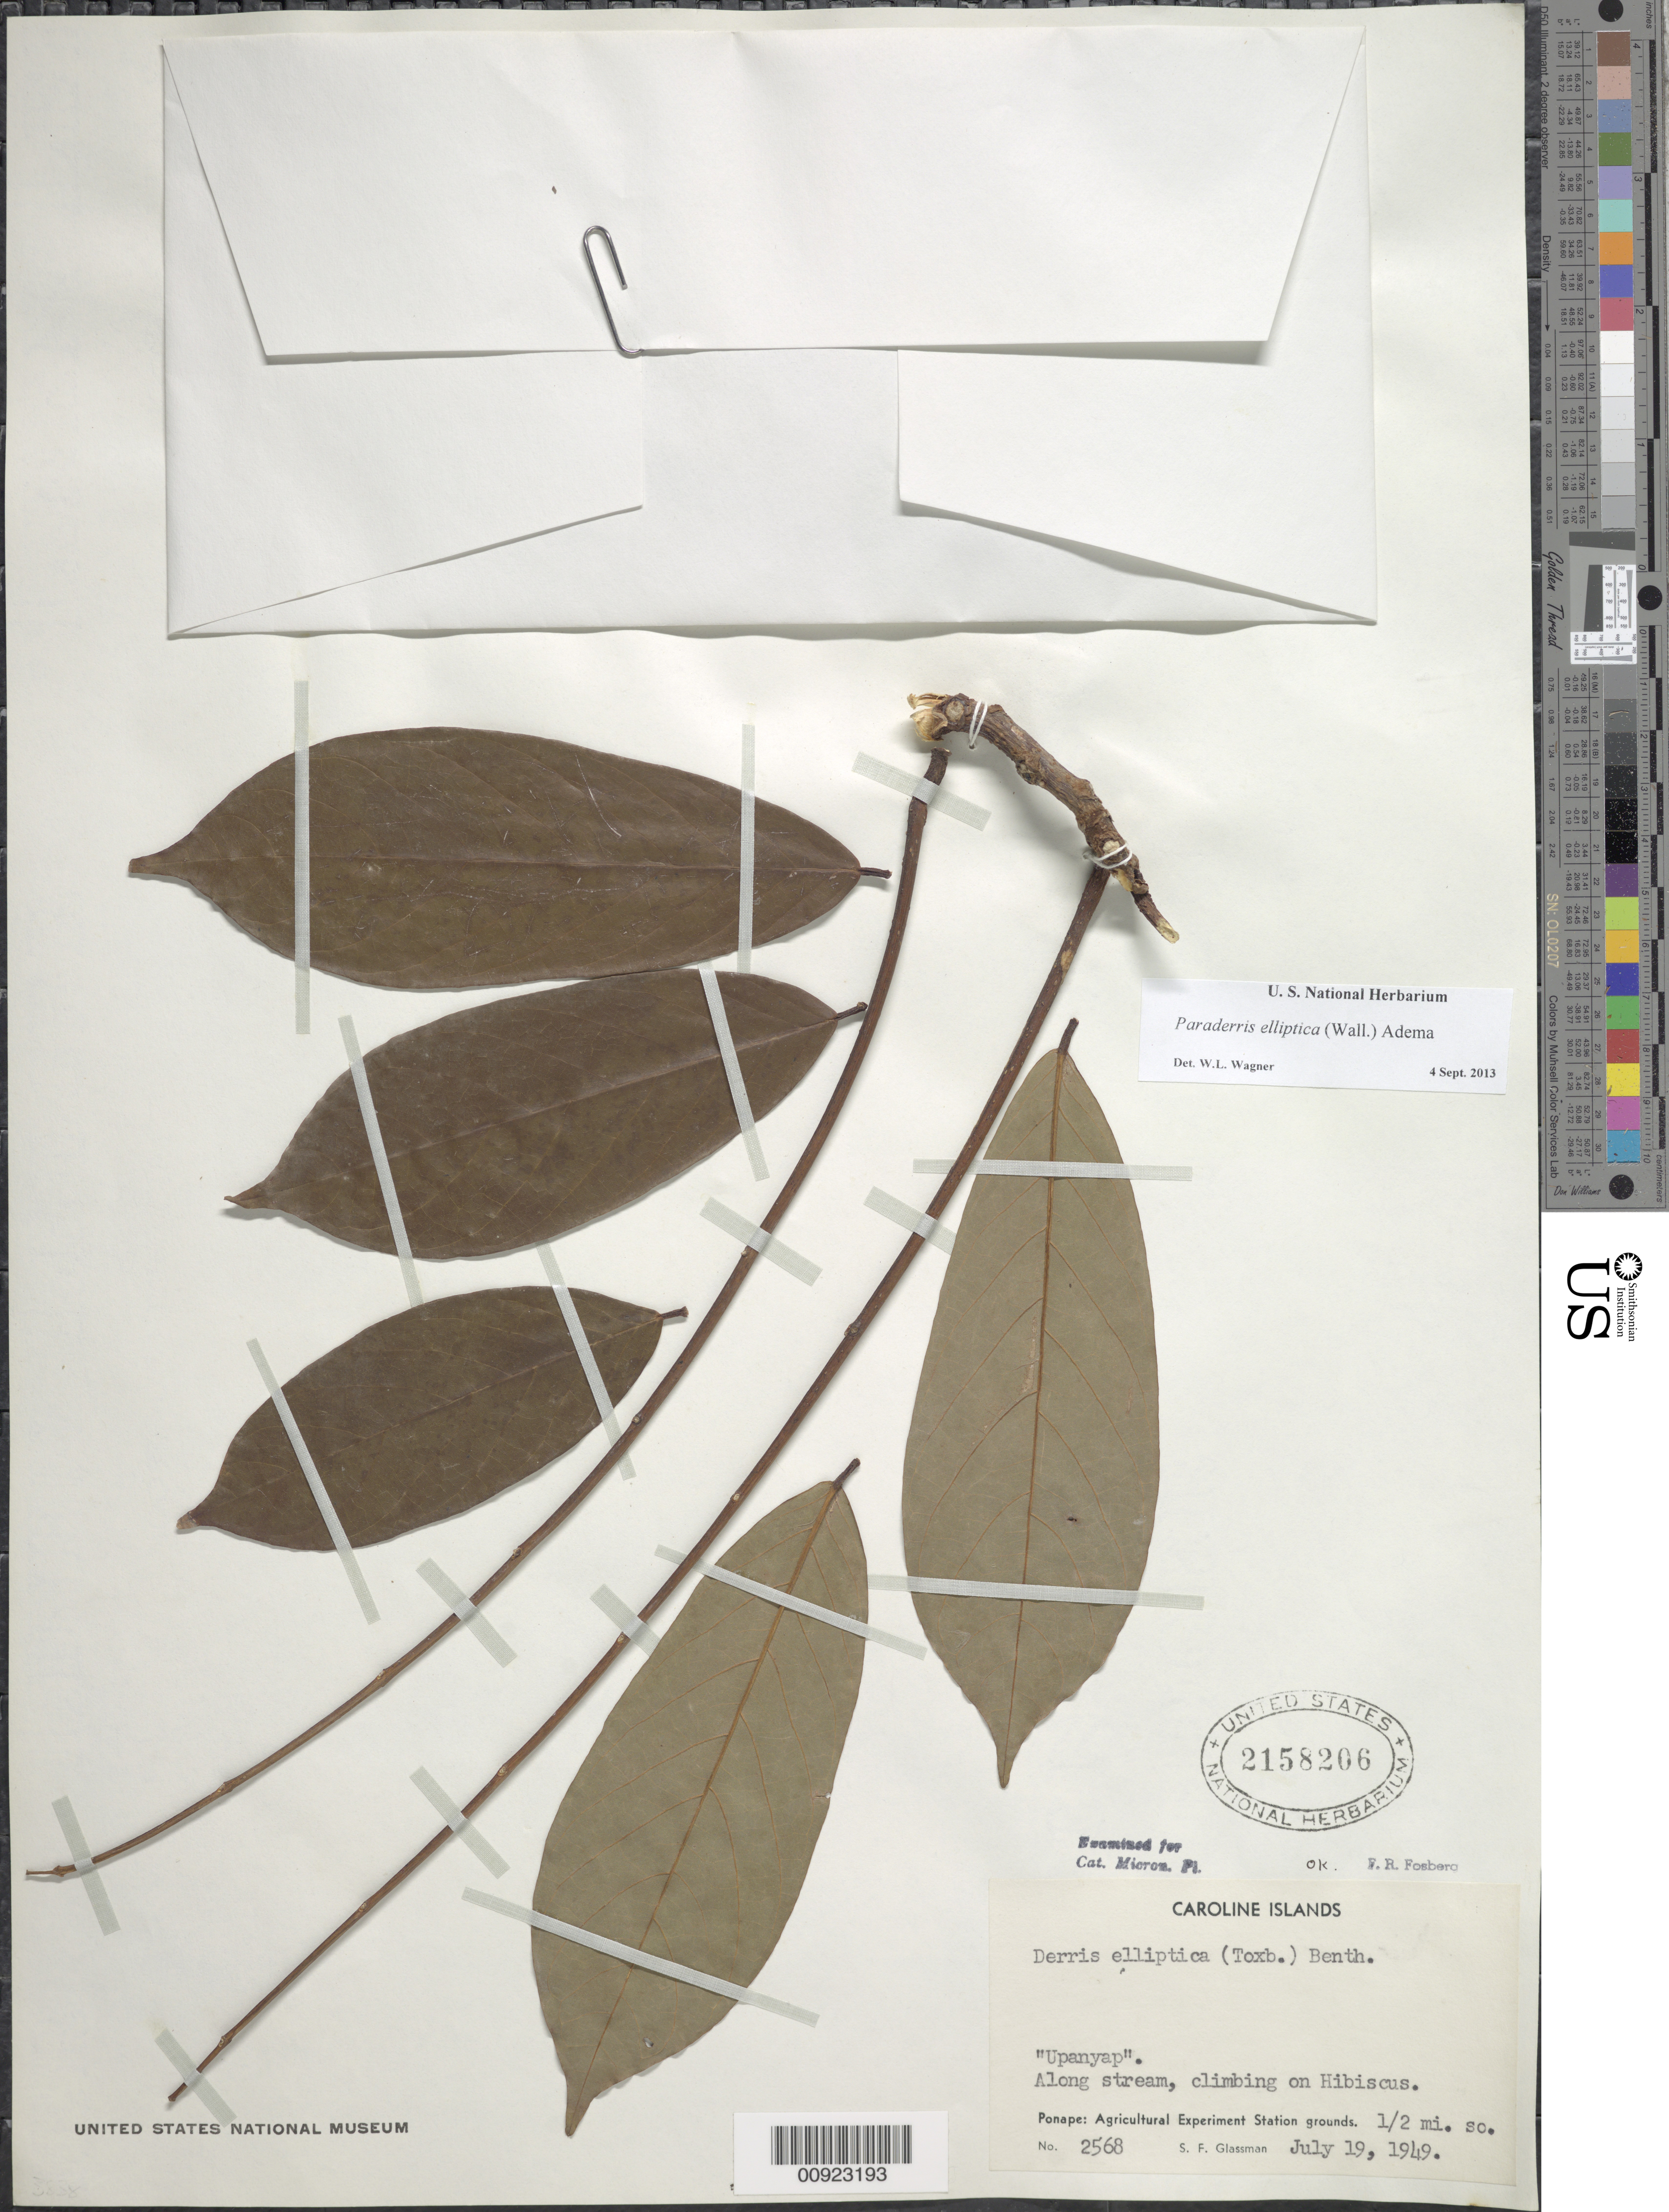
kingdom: Plantae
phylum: Tracheophyta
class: Magnoliopsida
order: Fabales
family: Fabaceae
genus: Derris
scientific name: Derris elliptica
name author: (Wall.) Benth.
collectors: S. F. Glassman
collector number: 2568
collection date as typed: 19 Jul 1949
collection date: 1949-07-19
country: Micronesia, Federated States of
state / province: Pohnpei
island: Pohnpei [Ponape]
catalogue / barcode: US 2158206